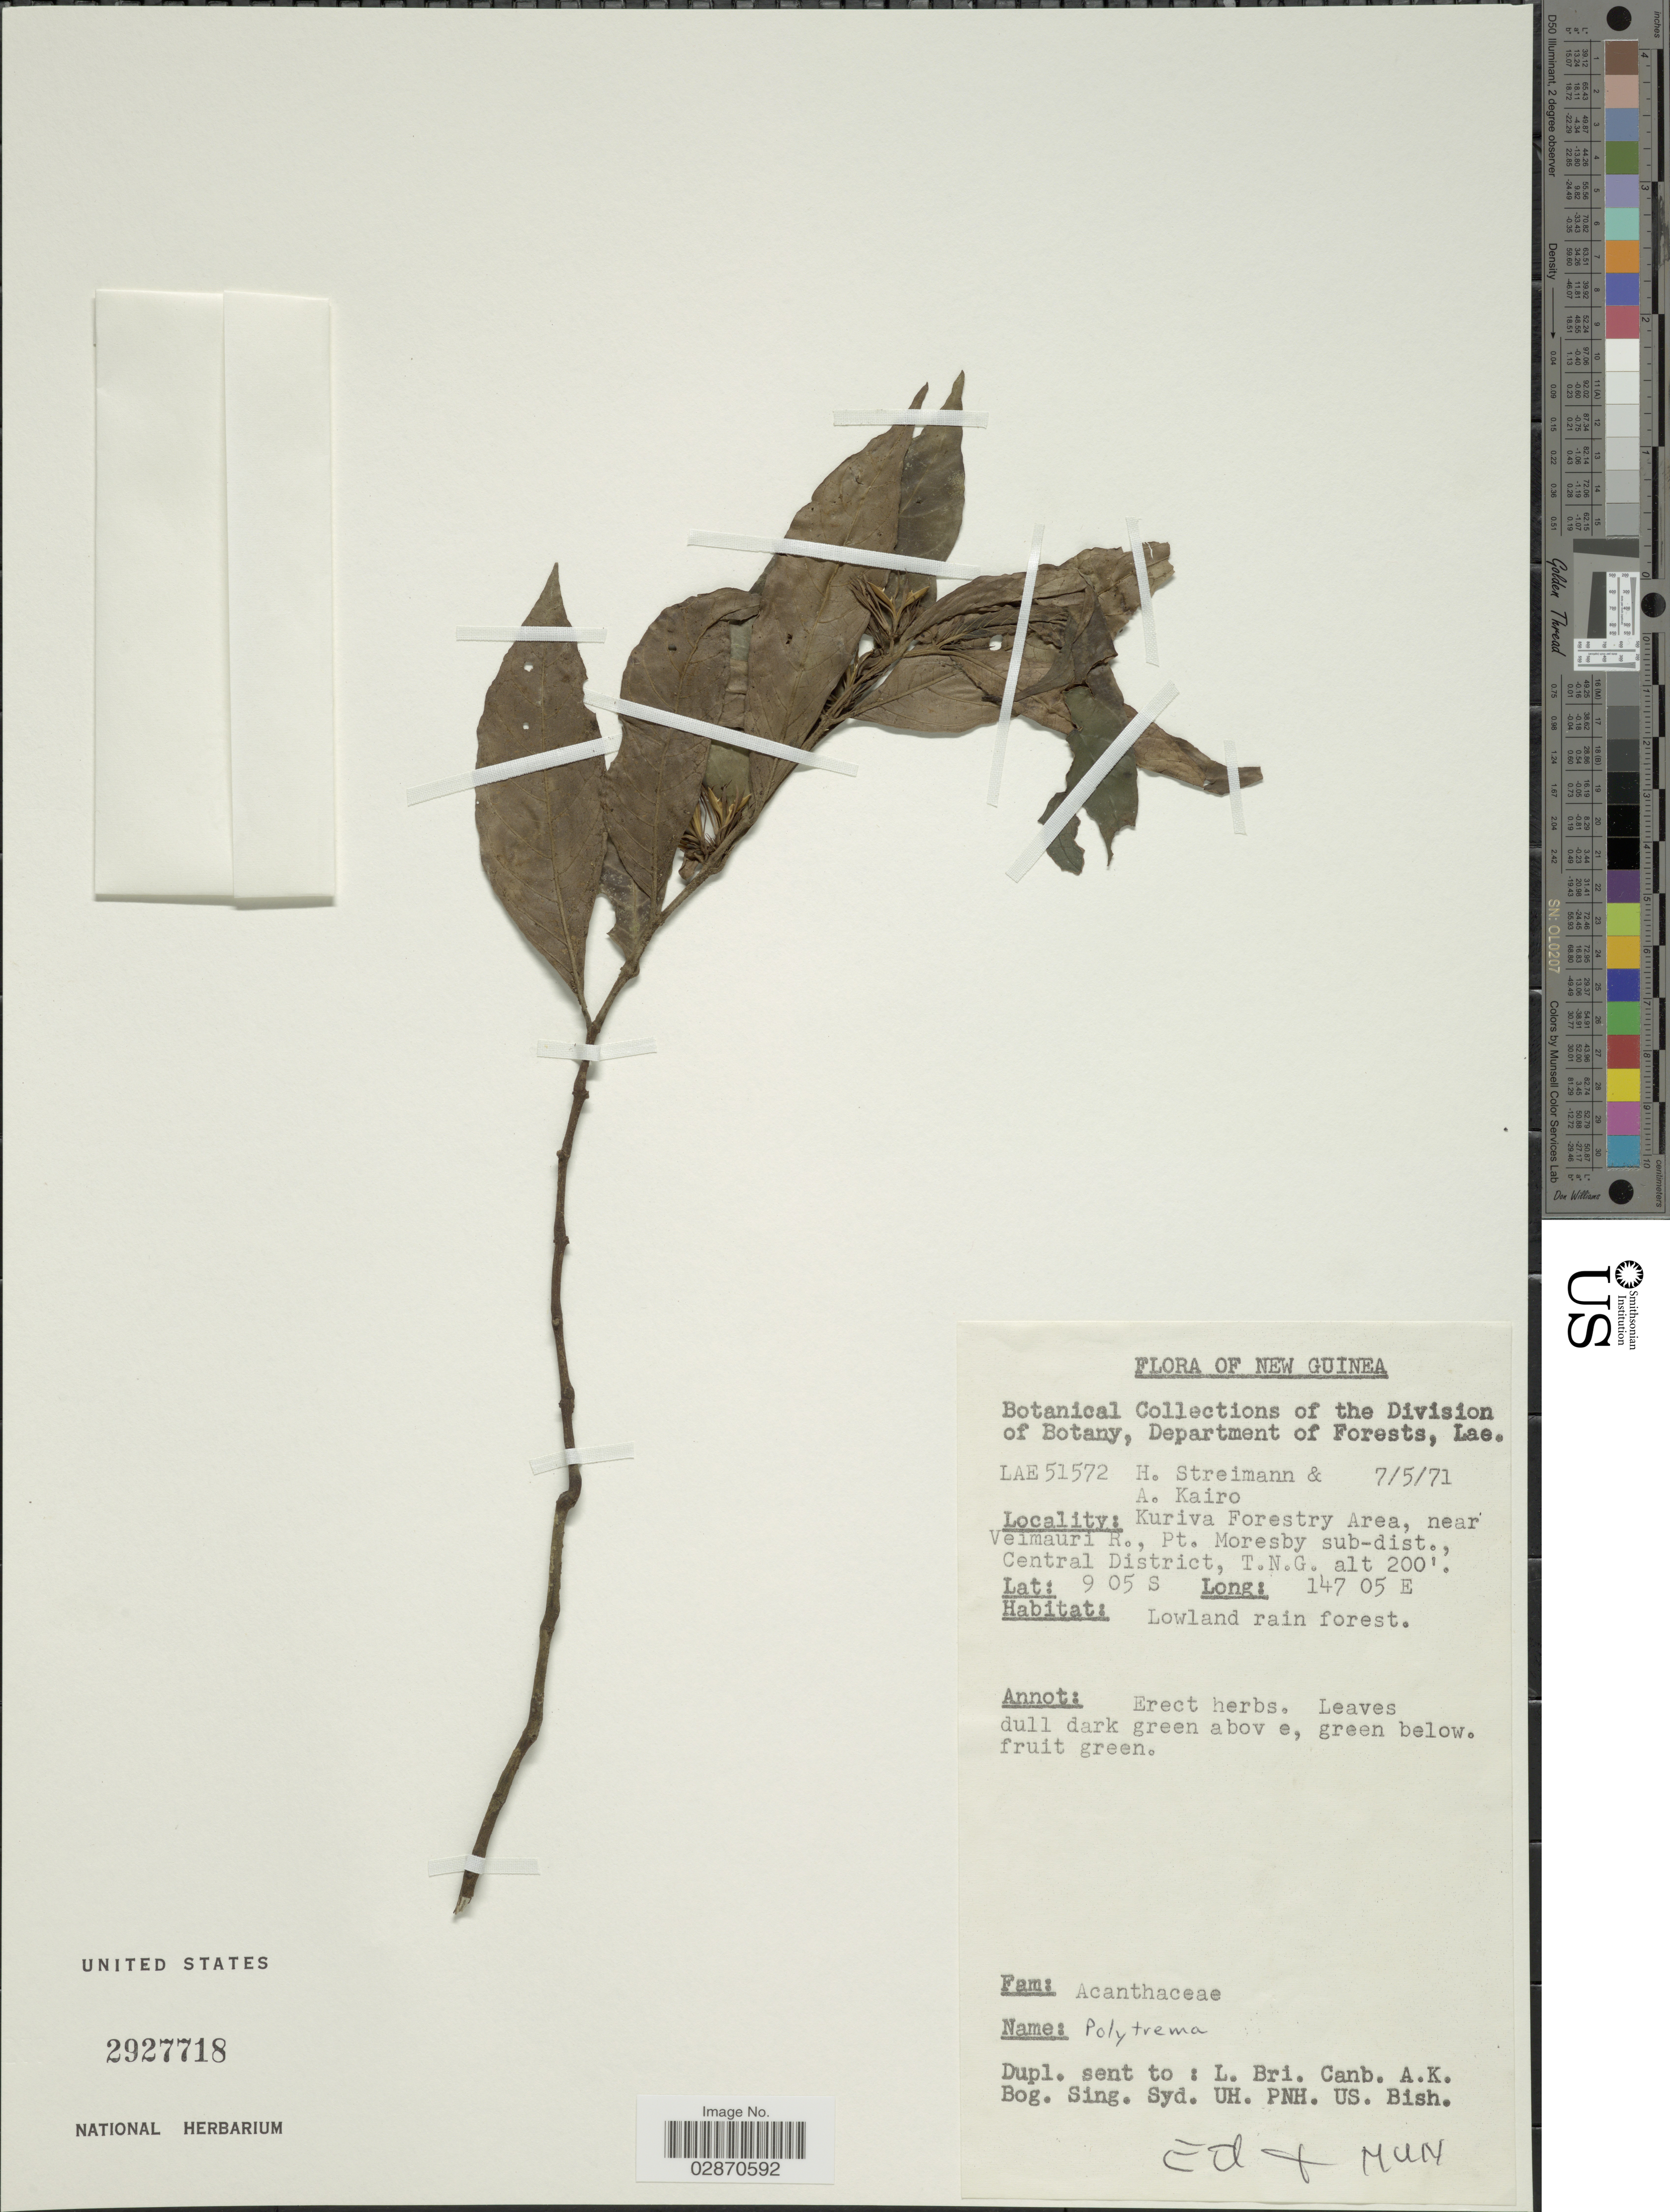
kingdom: Plantae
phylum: Tracheophyta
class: Magnoliopsida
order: Lamiales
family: Acanthaceae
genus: Ptyssiglottis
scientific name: Ptyssiglottis sp.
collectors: H. Streimann & A. Kairo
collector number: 51572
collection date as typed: Transcribed d/m/y: 7/5/71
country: Papua New Guinea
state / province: Central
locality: New Guinea. Department of Forests, Lae. Kuriva Forestry Area, near Veimuri R., Pt. Moresby sub-dist., Central District, T.N.G.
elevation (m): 61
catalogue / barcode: US 2927718